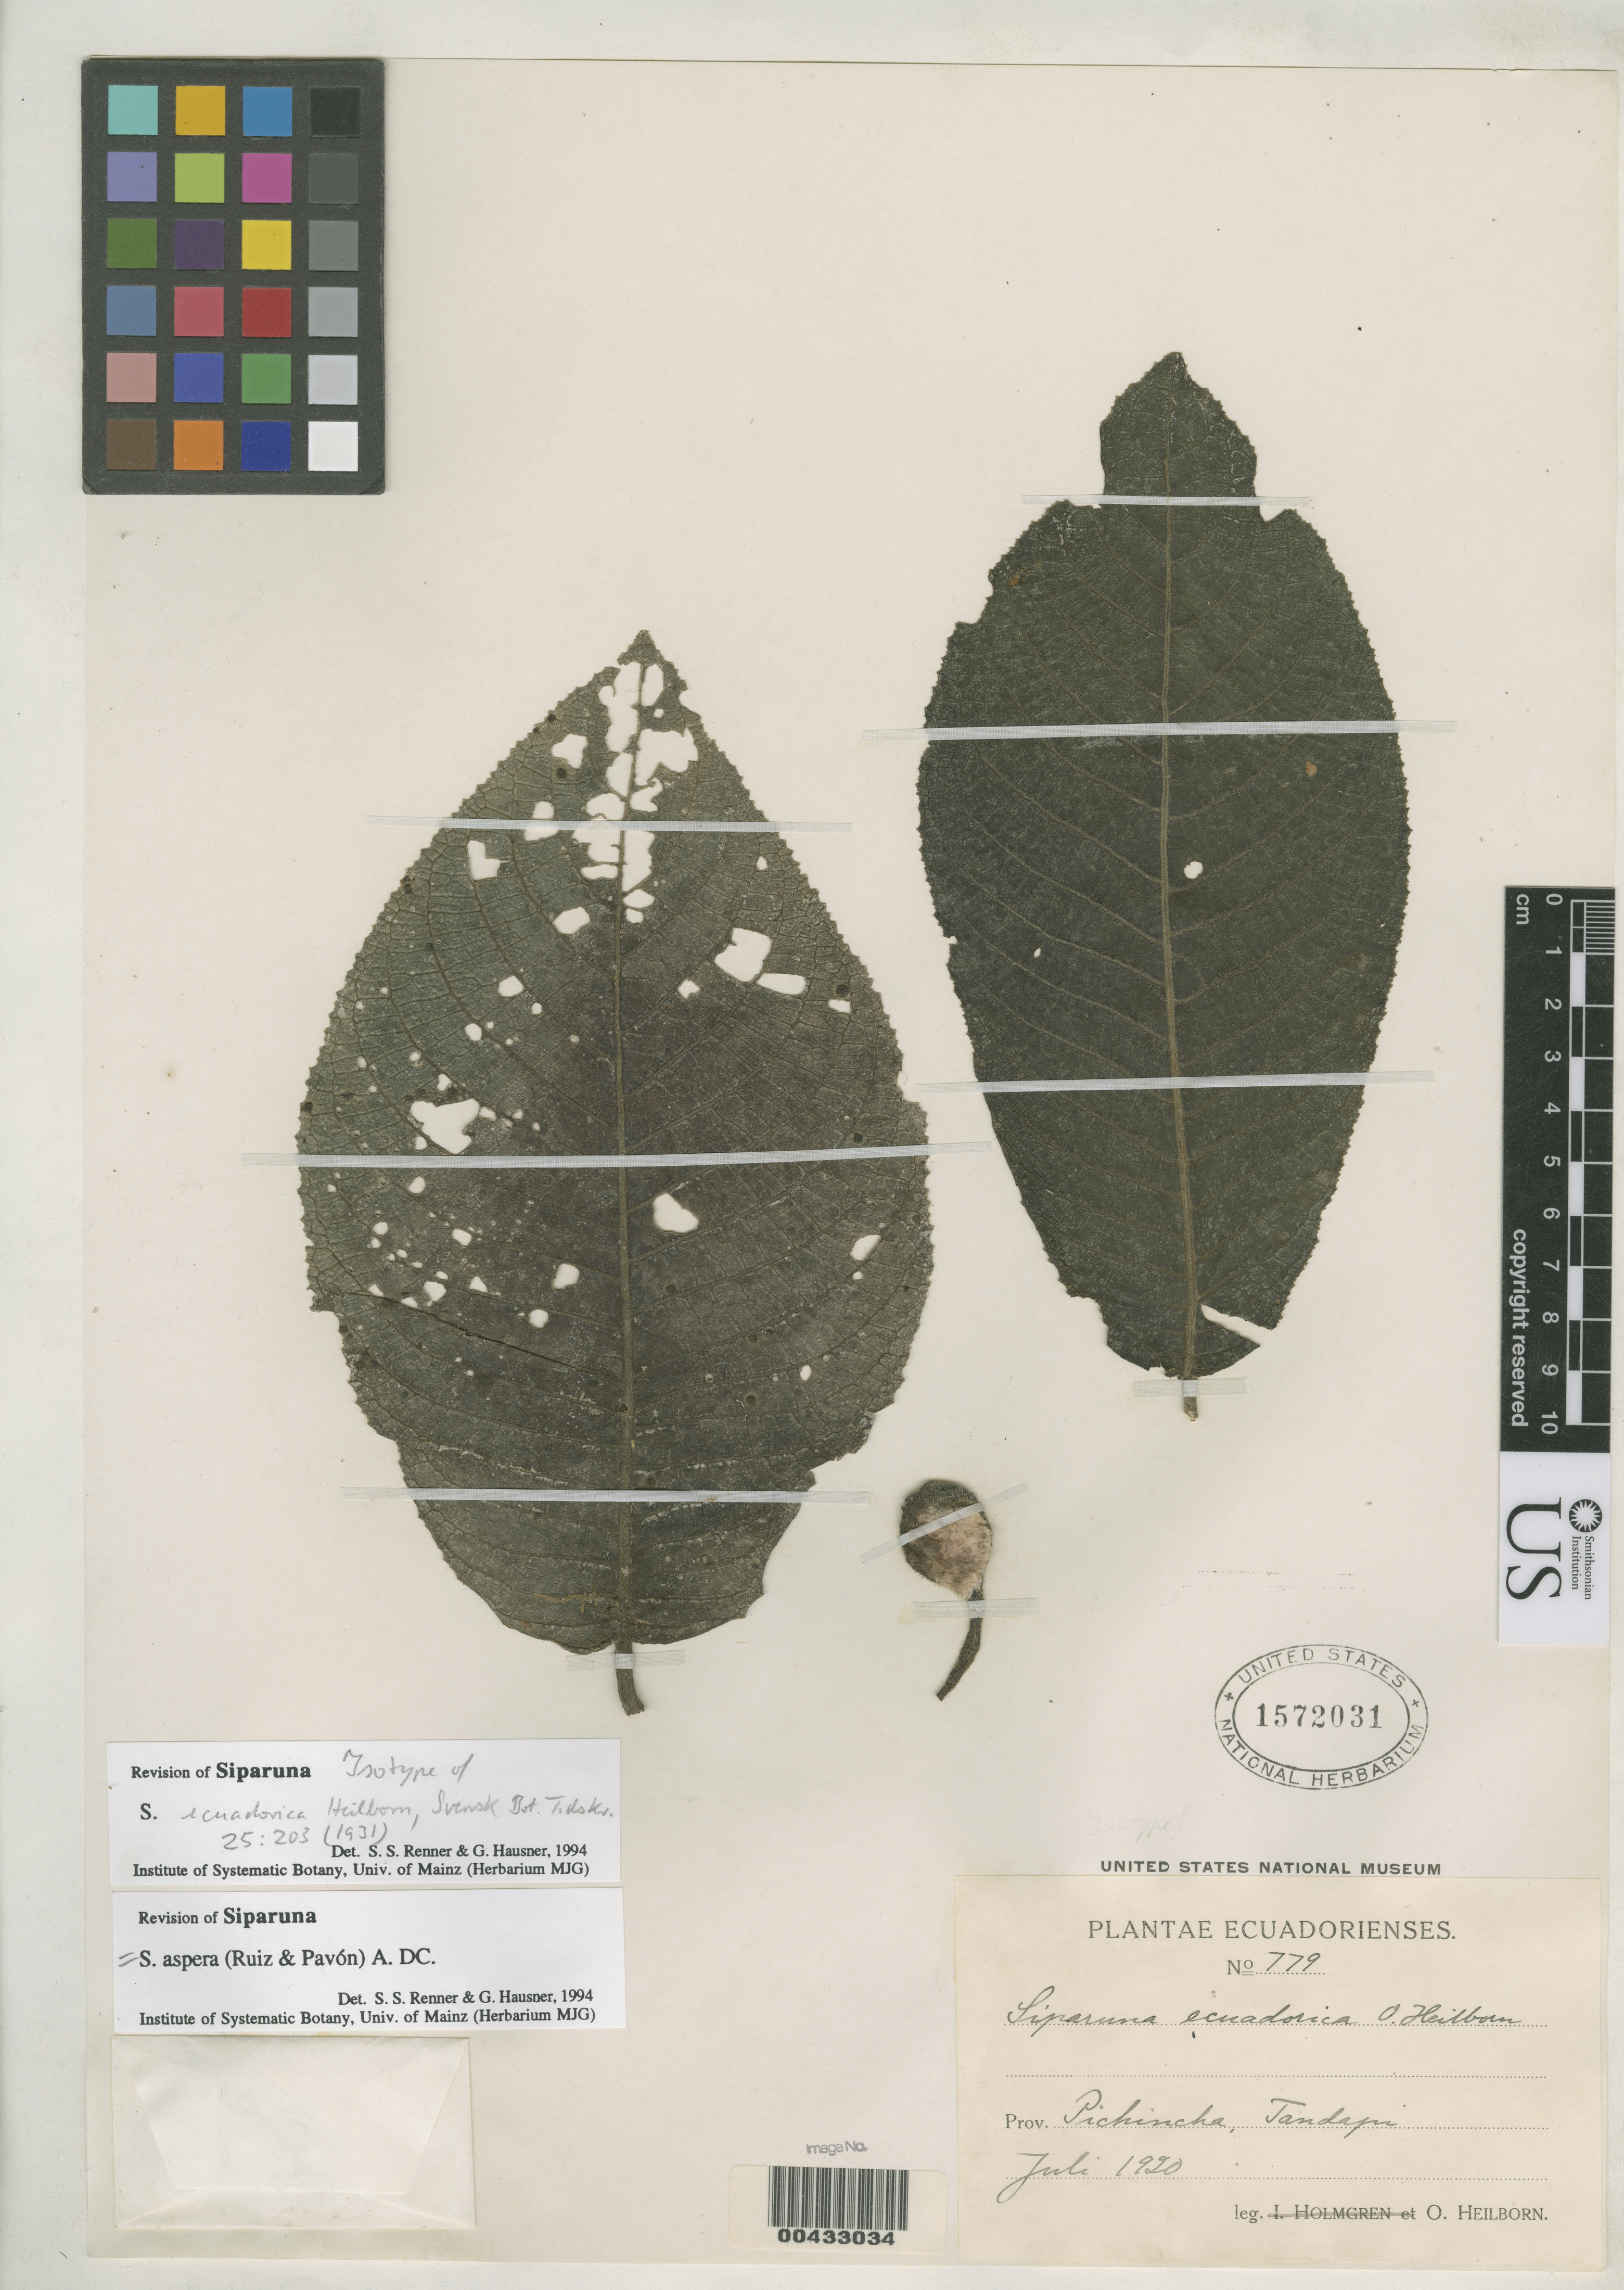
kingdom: Plantae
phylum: Tracheophyta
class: Magnoliopsida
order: Laurales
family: Siparunaceae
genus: Siparuna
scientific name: Siparuna ecuadorica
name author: Heilborn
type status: Isotype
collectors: O. Heilborn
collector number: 779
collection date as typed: Jul 1920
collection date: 1920-07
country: Ecuador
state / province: Pichincha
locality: Tandapi.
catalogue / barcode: US 1572031